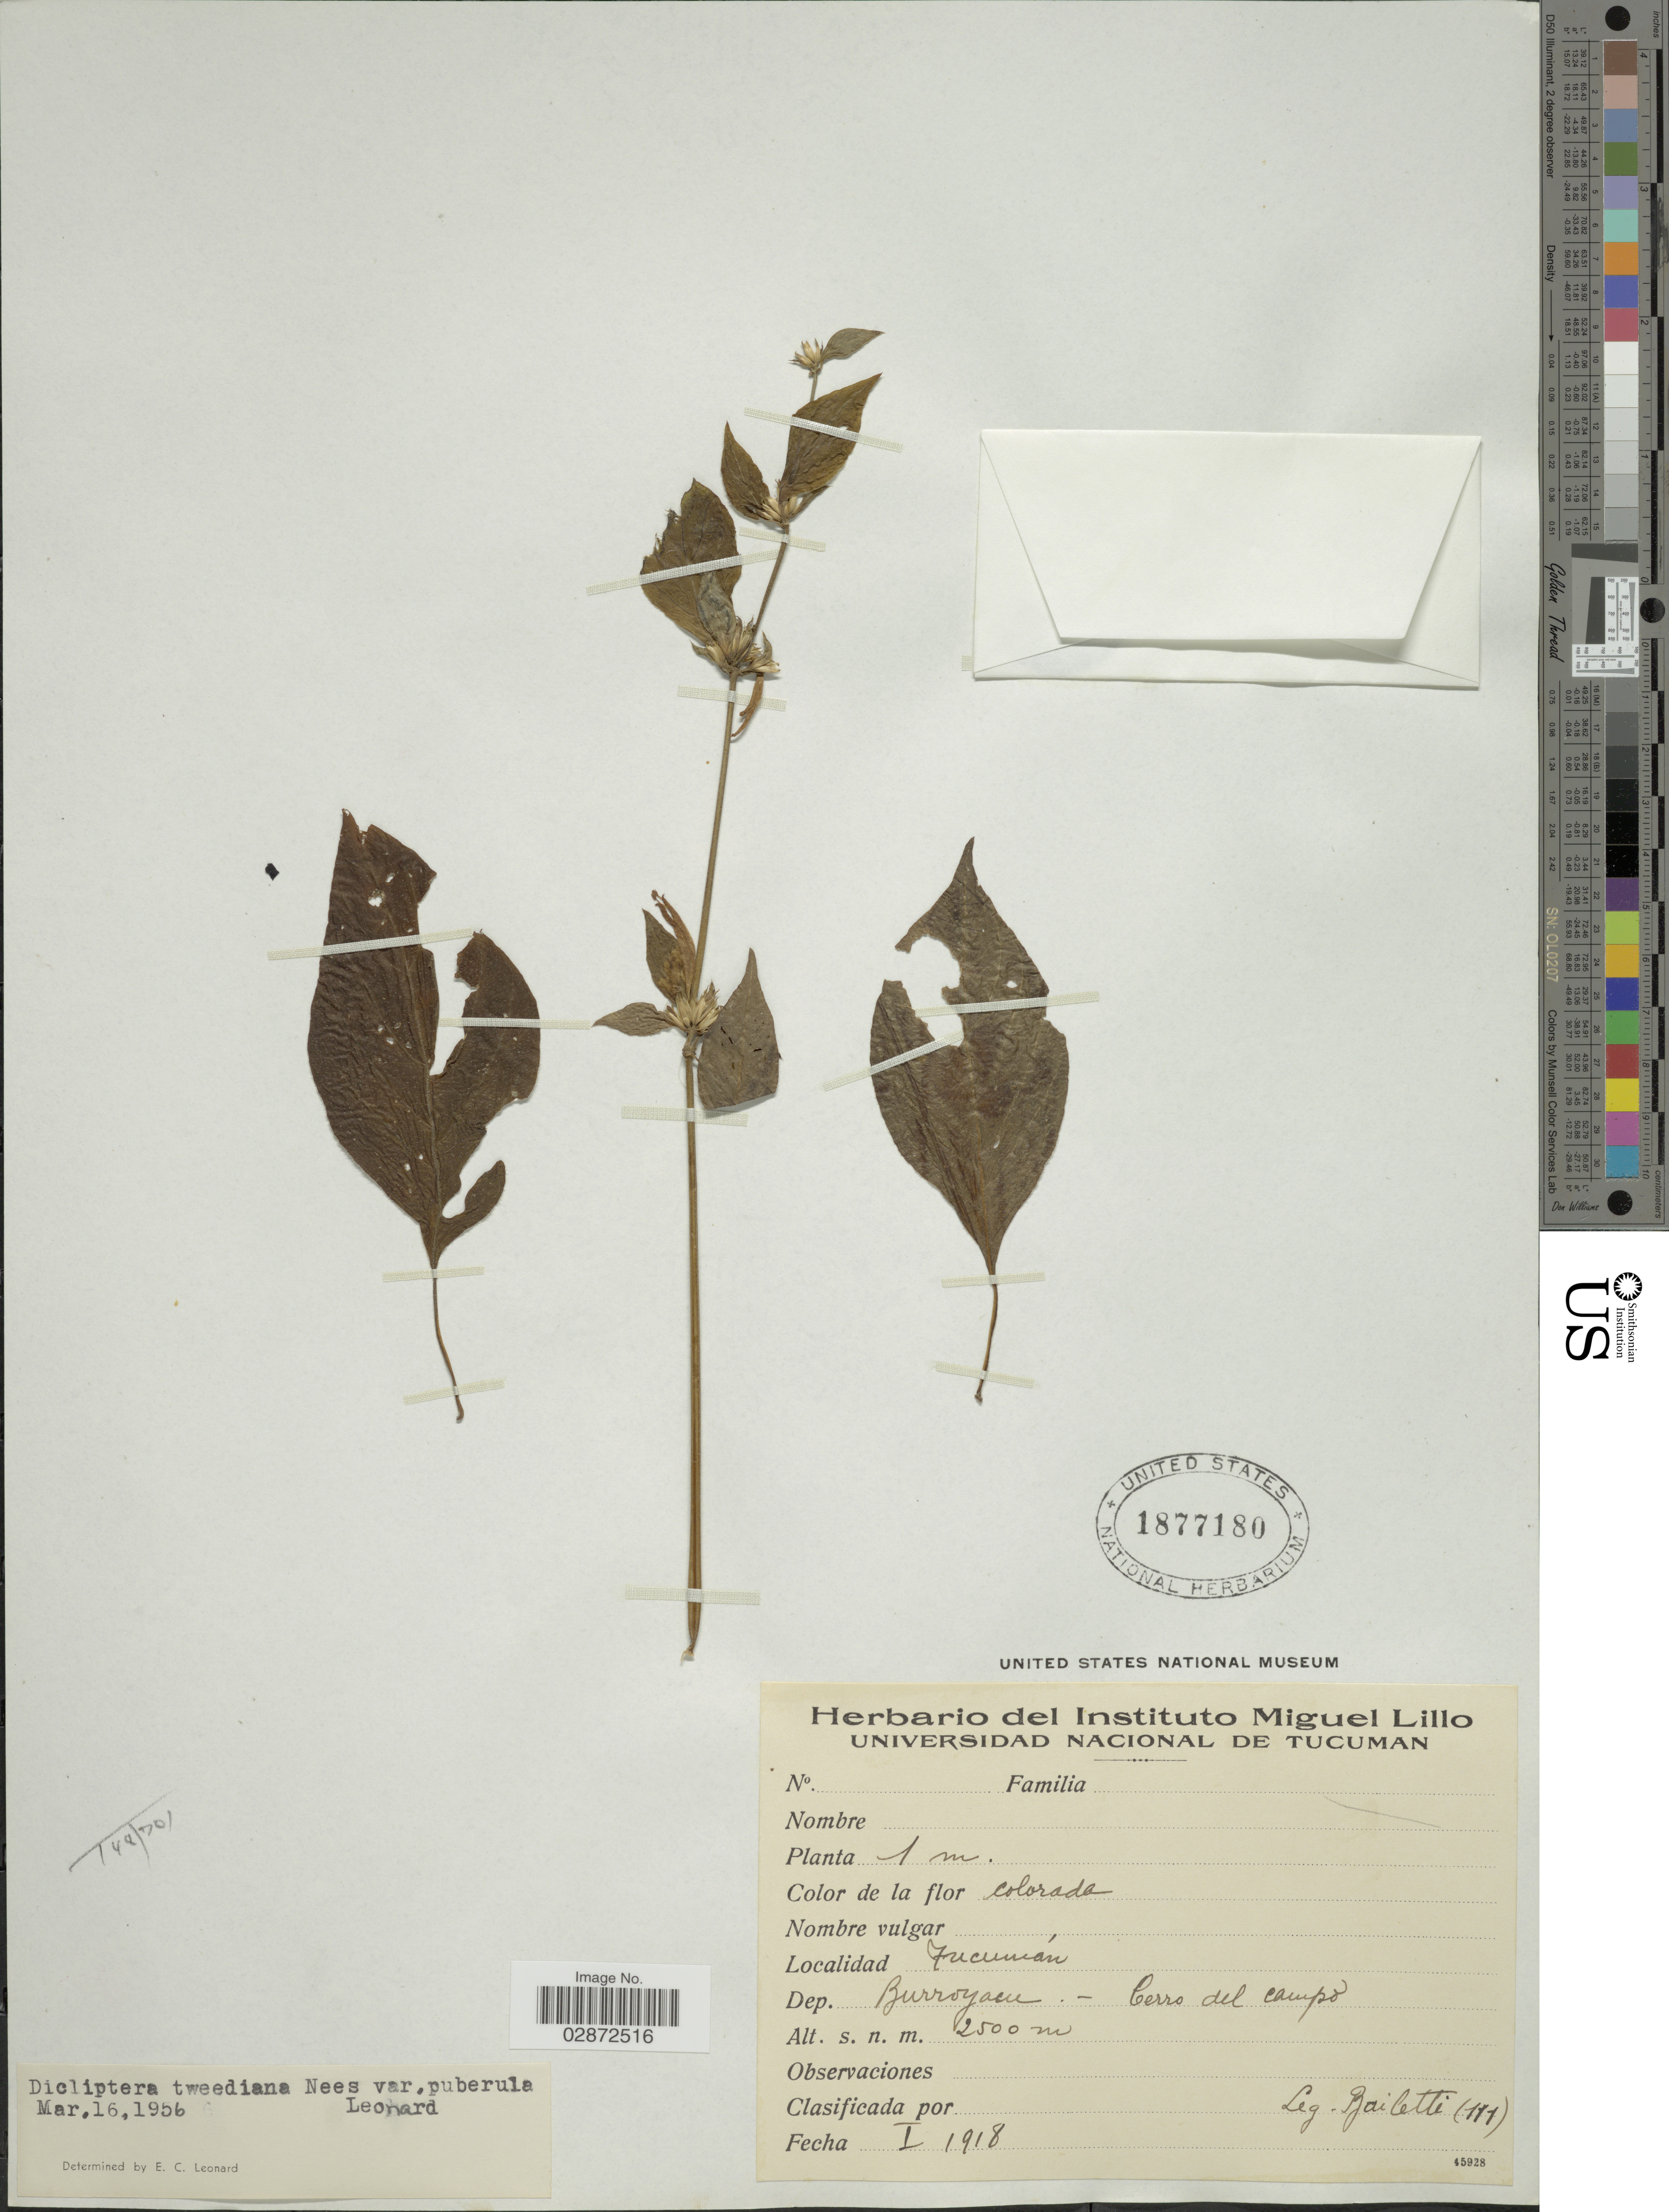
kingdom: Plantae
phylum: Tracheophyta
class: Magnoliopsida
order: Lamiales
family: Acanthaceae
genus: Dicliptera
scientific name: Dicliptera squarrosa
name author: Nees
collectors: Bailetti, --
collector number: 111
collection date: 1918-01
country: Argentina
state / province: Tucuman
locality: Tucumán. Dep. Burroyacu - Cerro del campo.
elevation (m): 2500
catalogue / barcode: US 1877180